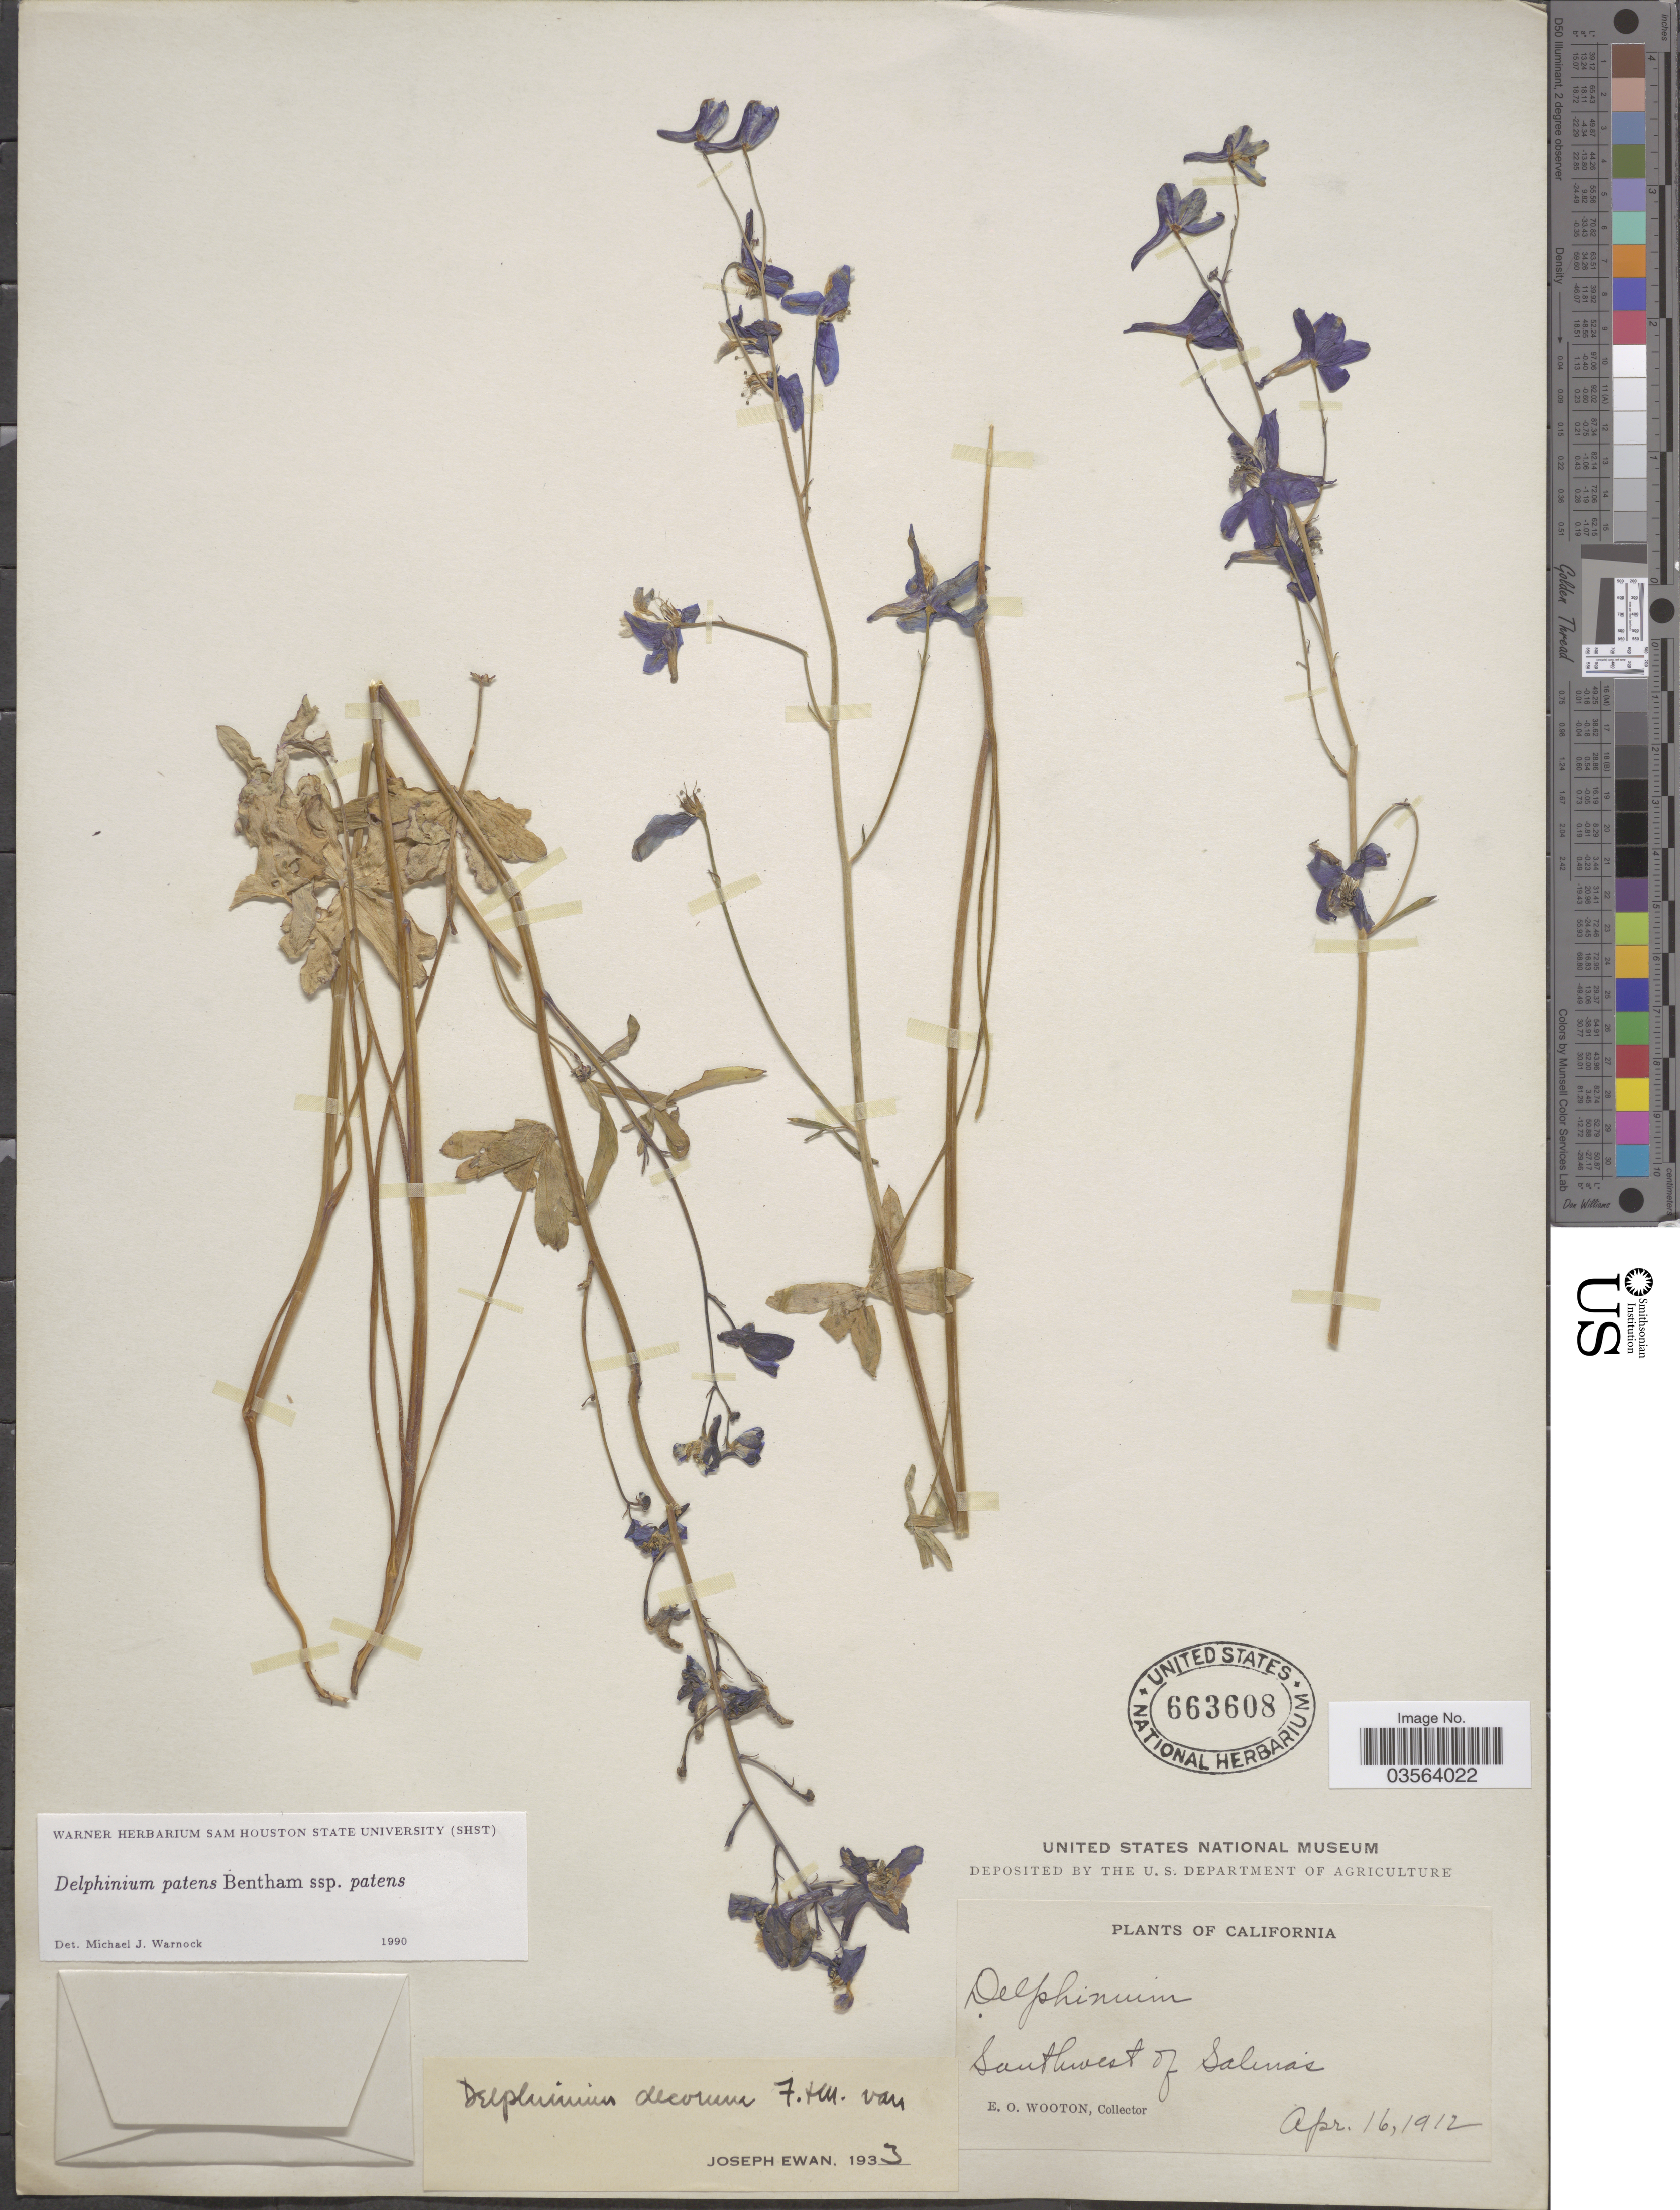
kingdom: Plantae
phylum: Tracheophyta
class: Magnoliopsida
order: Ranunculales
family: Ranunculaceae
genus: Delphinium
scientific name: Delphinium patens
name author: Benth.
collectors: E. O. Wooton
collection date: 1912-04-16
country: United States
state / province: California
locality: Southwest of Salinas.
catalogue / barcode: US 663608